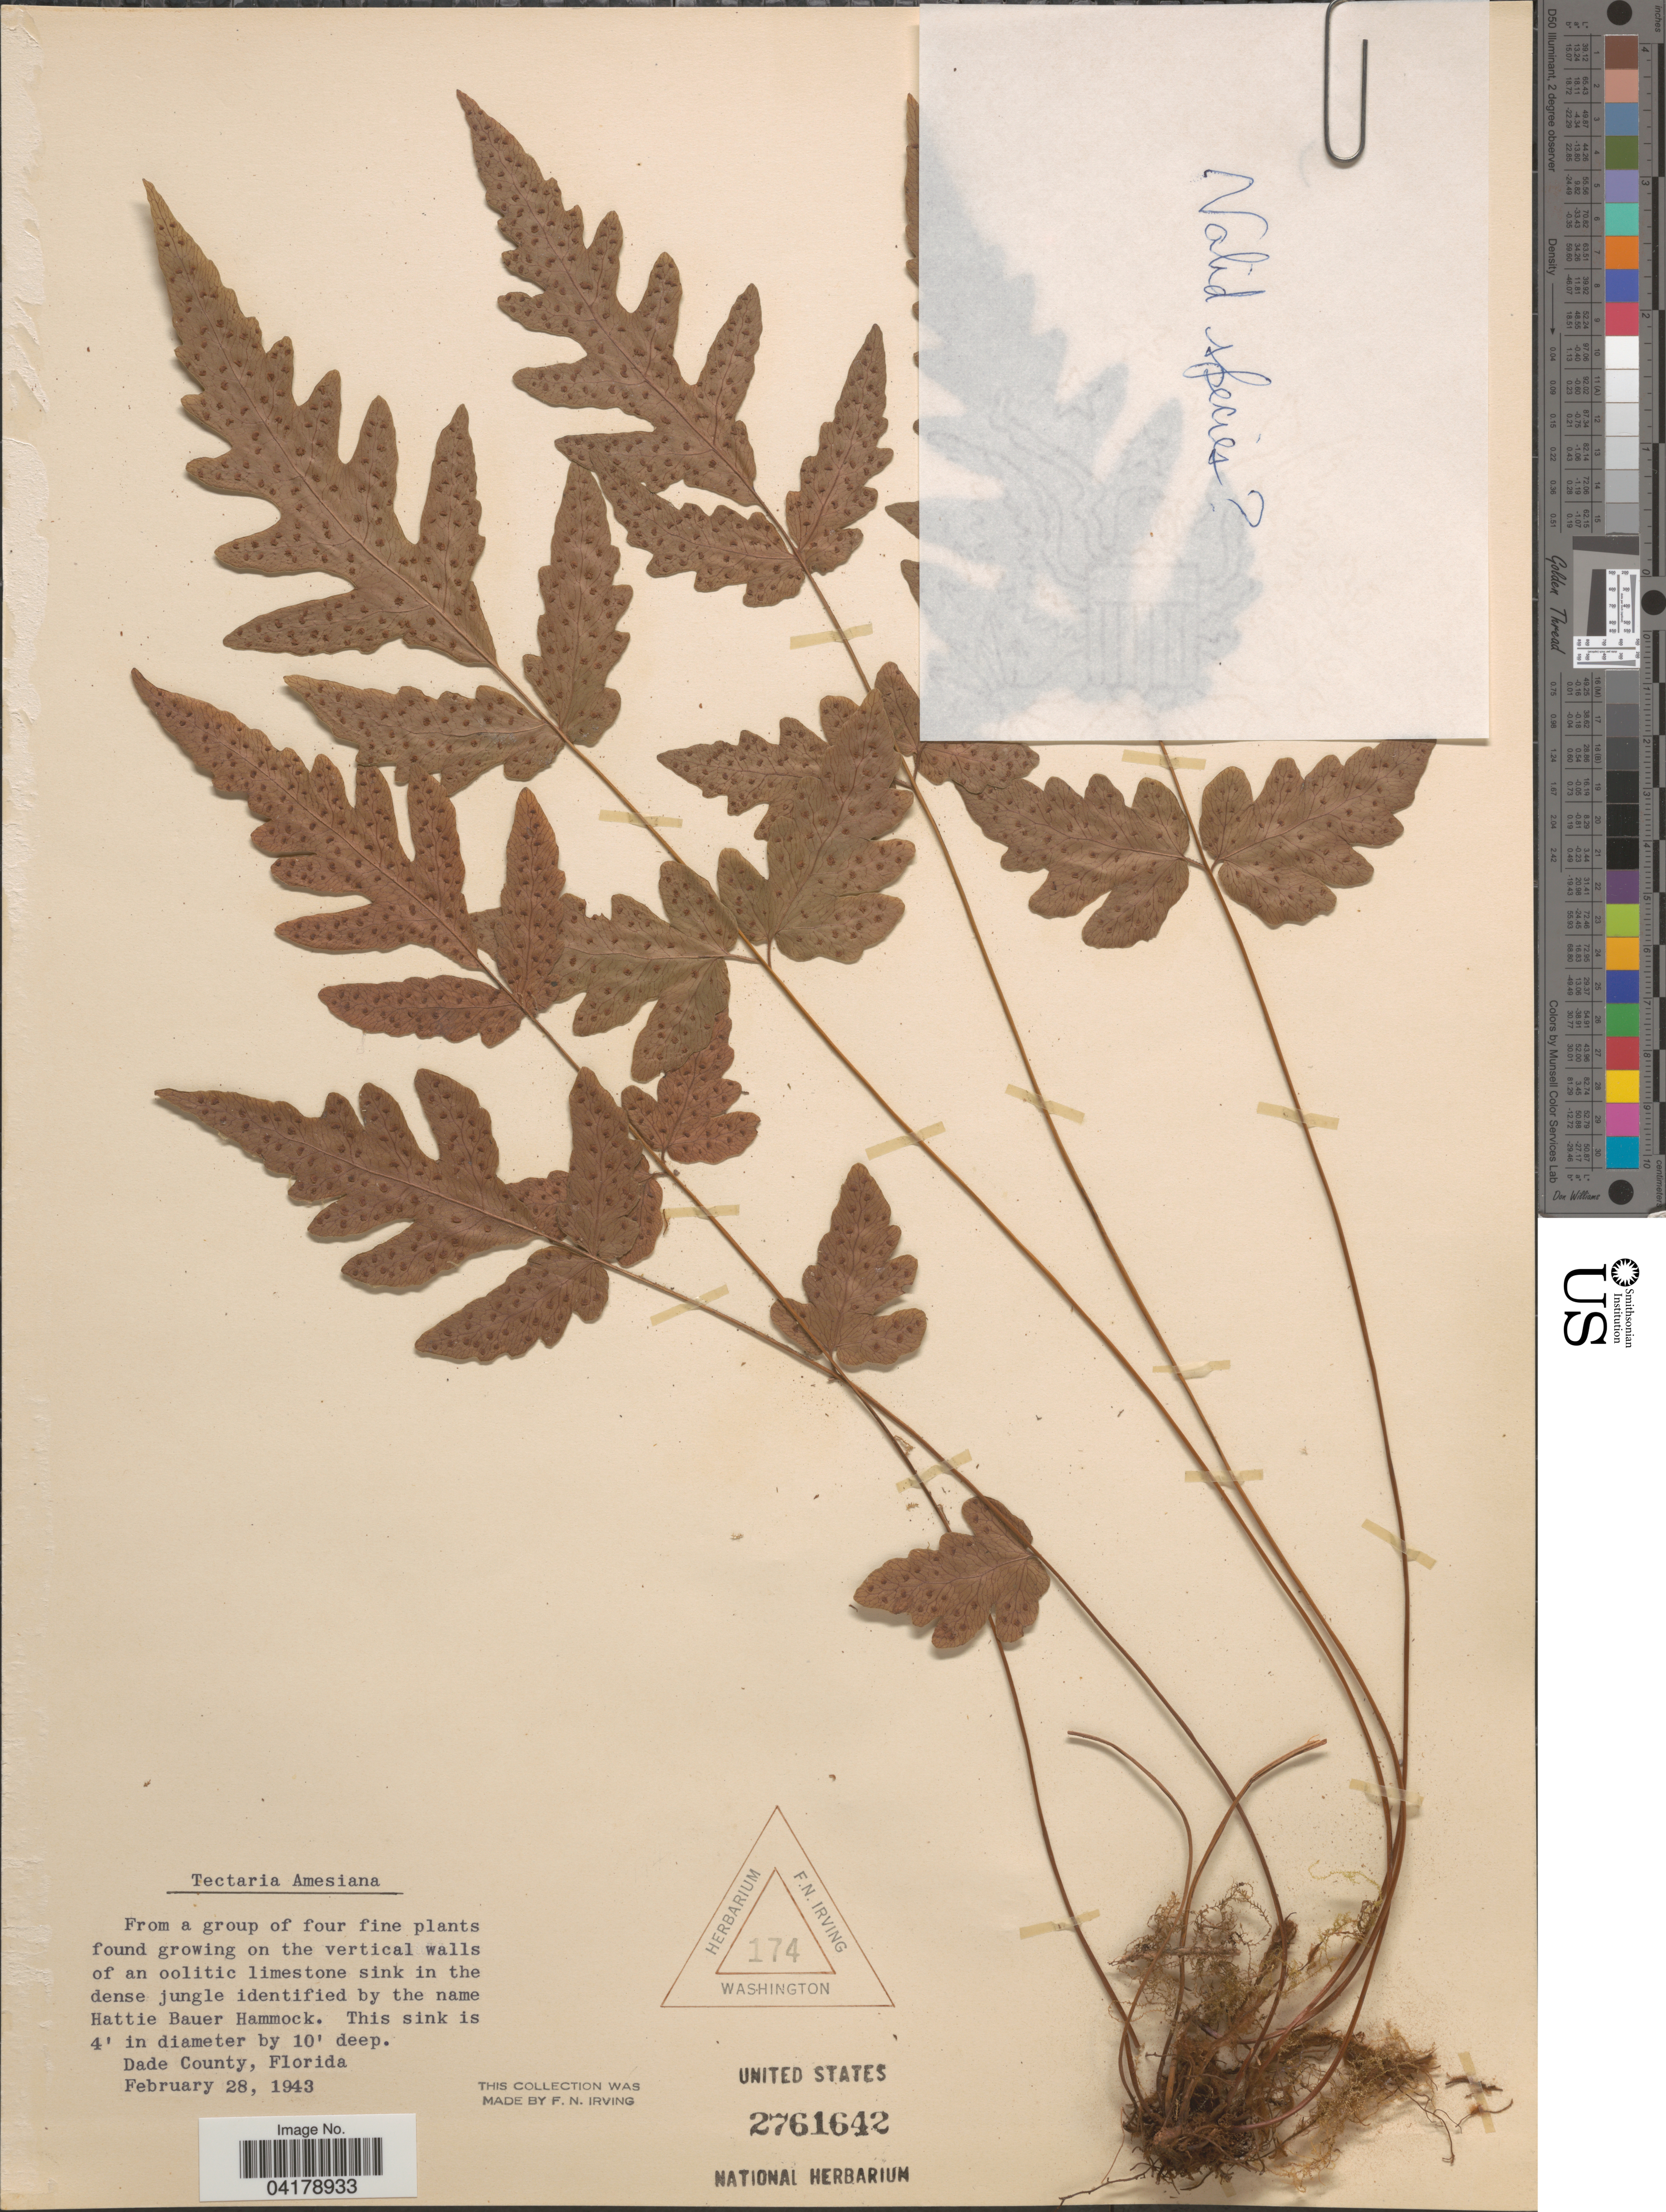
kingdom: Plantae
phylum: Tracheophyta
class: Polypodiopsida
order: Polypodiales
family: Tectariaceae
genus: Tectaria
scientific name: Tectaria amesiana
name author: A.A. Eaton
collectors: F. Irving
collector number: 174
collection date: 1943-02-28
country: United States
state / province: Florida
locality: Hattie Bauer Hammock. Dade County.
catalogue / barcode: US 2761642